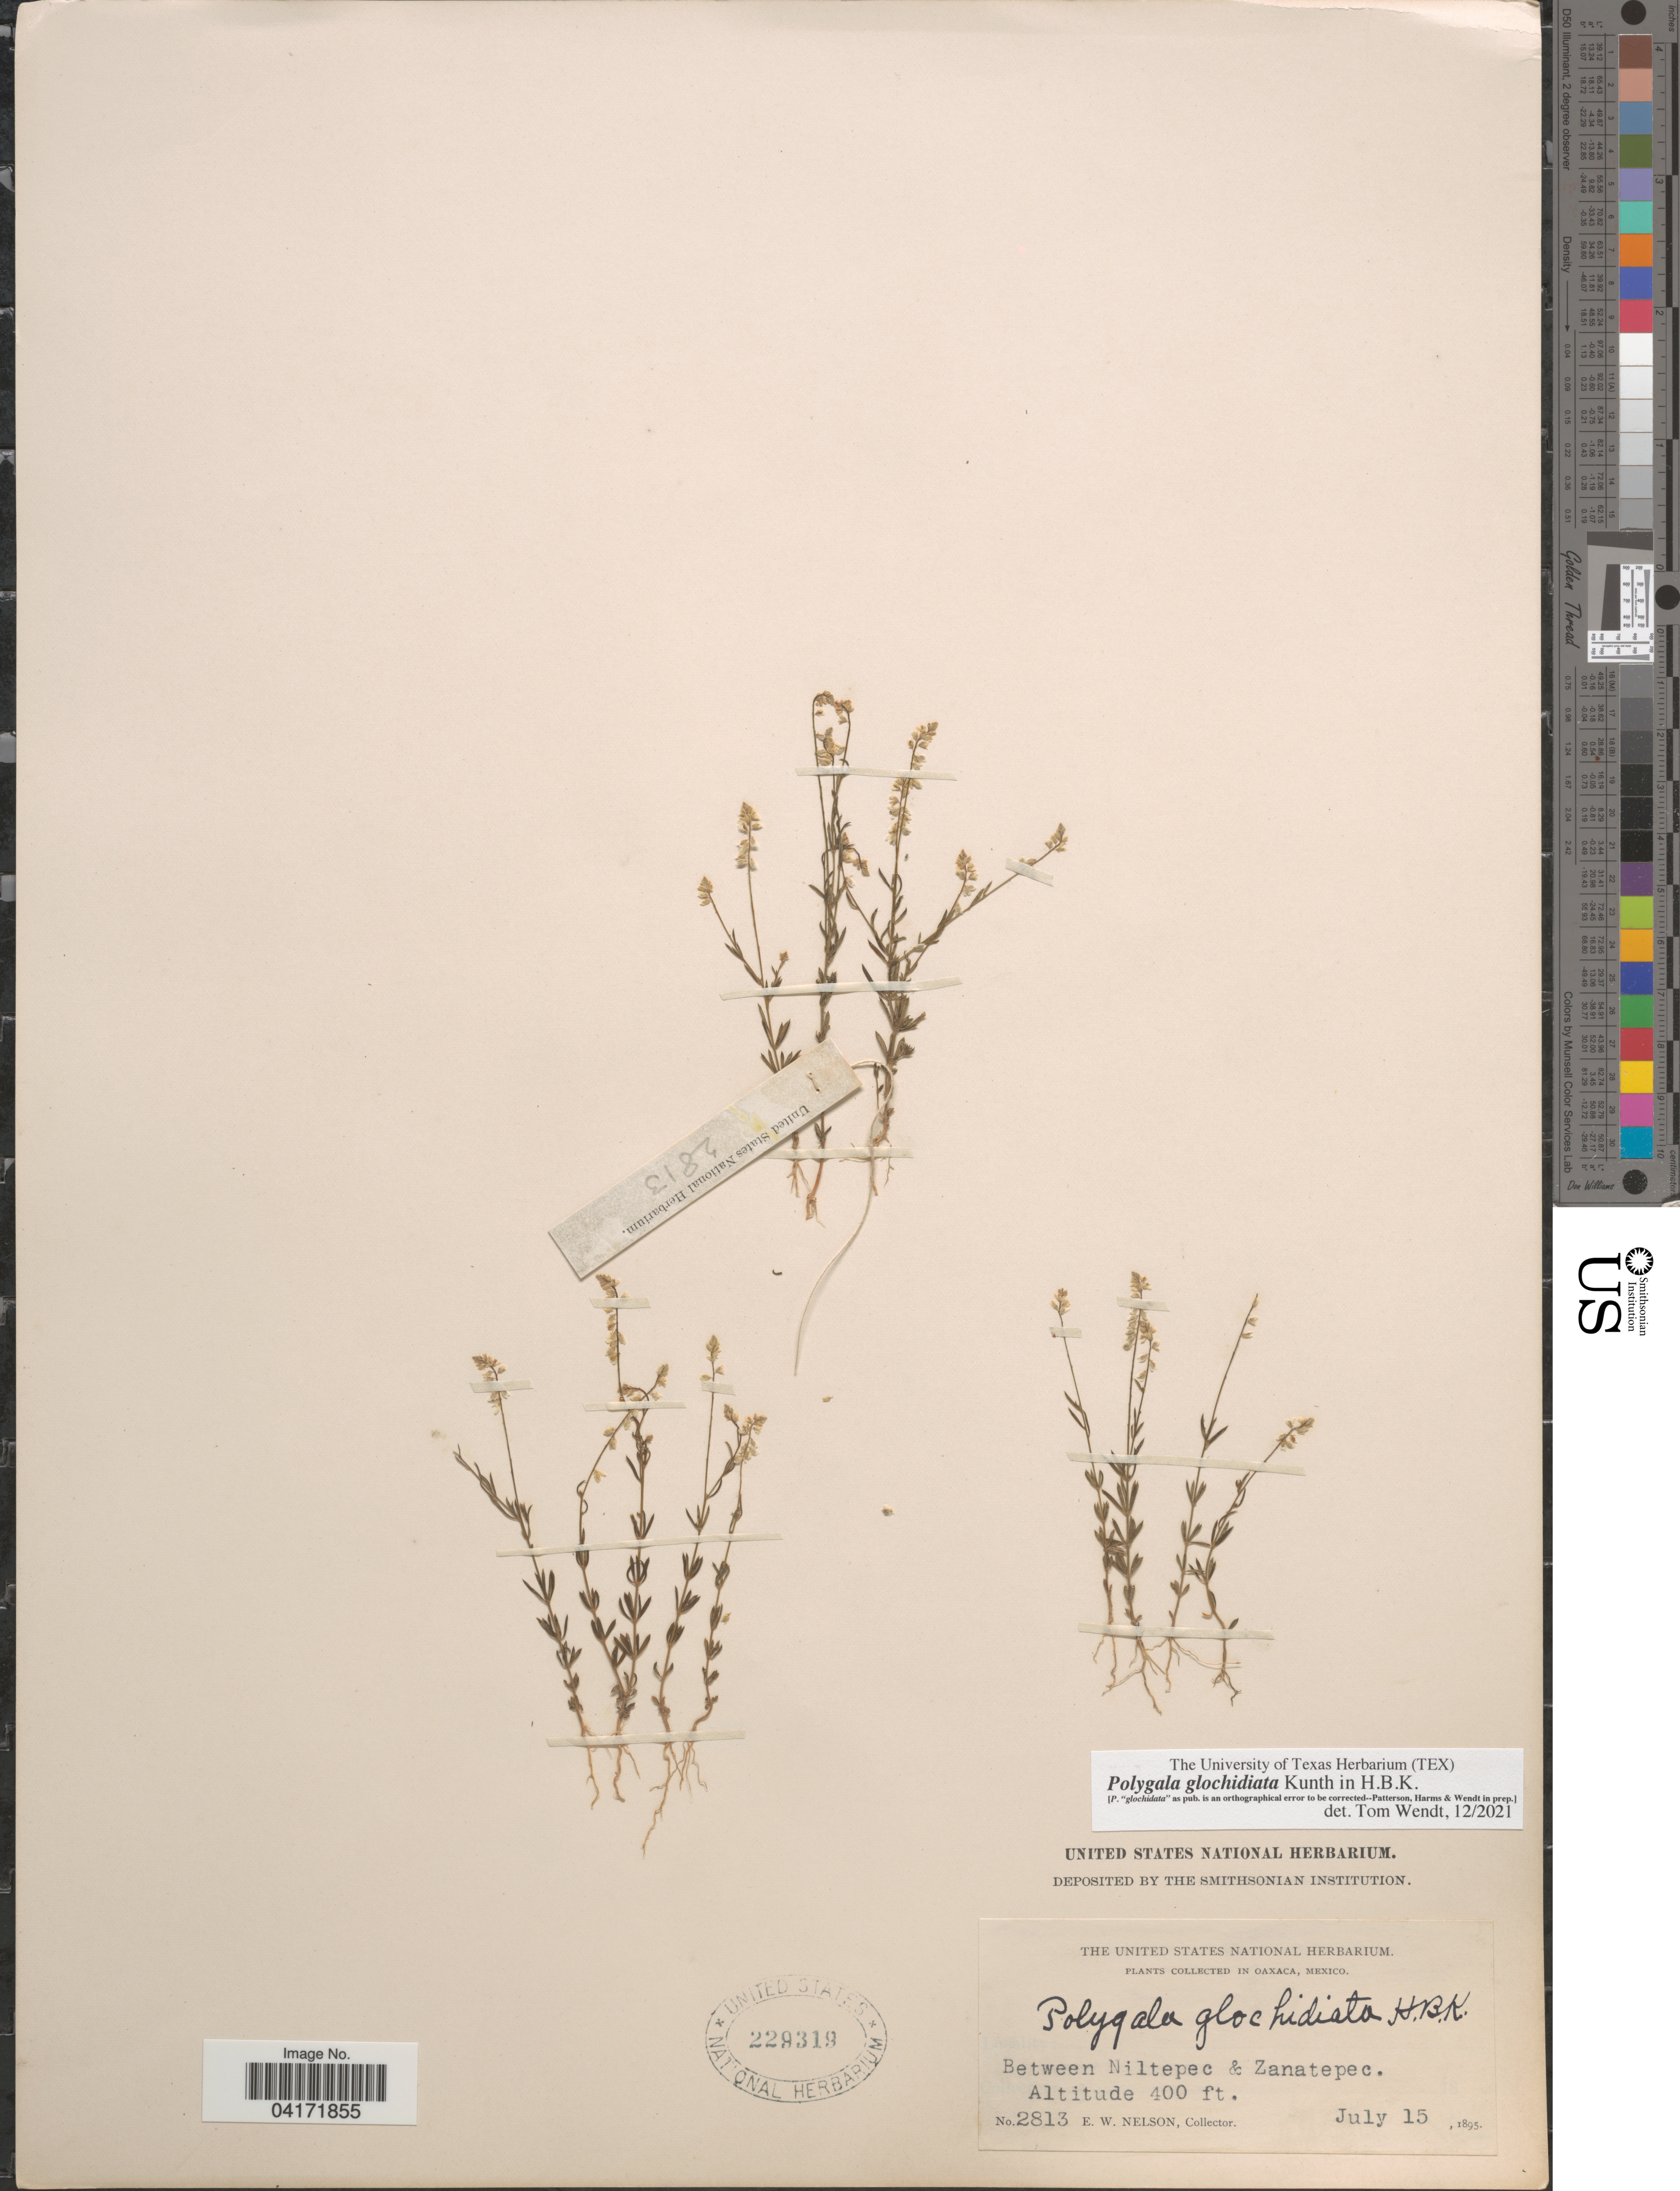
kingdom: Plantae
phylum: Tracheophyta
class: Magnoliopsida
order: Fabales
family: Polygalaceae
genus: Polygala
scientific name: Polygala glochidiata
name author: Kunth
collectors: E. W. Nelson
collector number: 2813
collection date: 1895-07-15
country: Mexico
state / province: Oaxaca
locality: Between Niltepec & Zanatepec.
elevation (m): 122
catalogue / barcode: US 229319